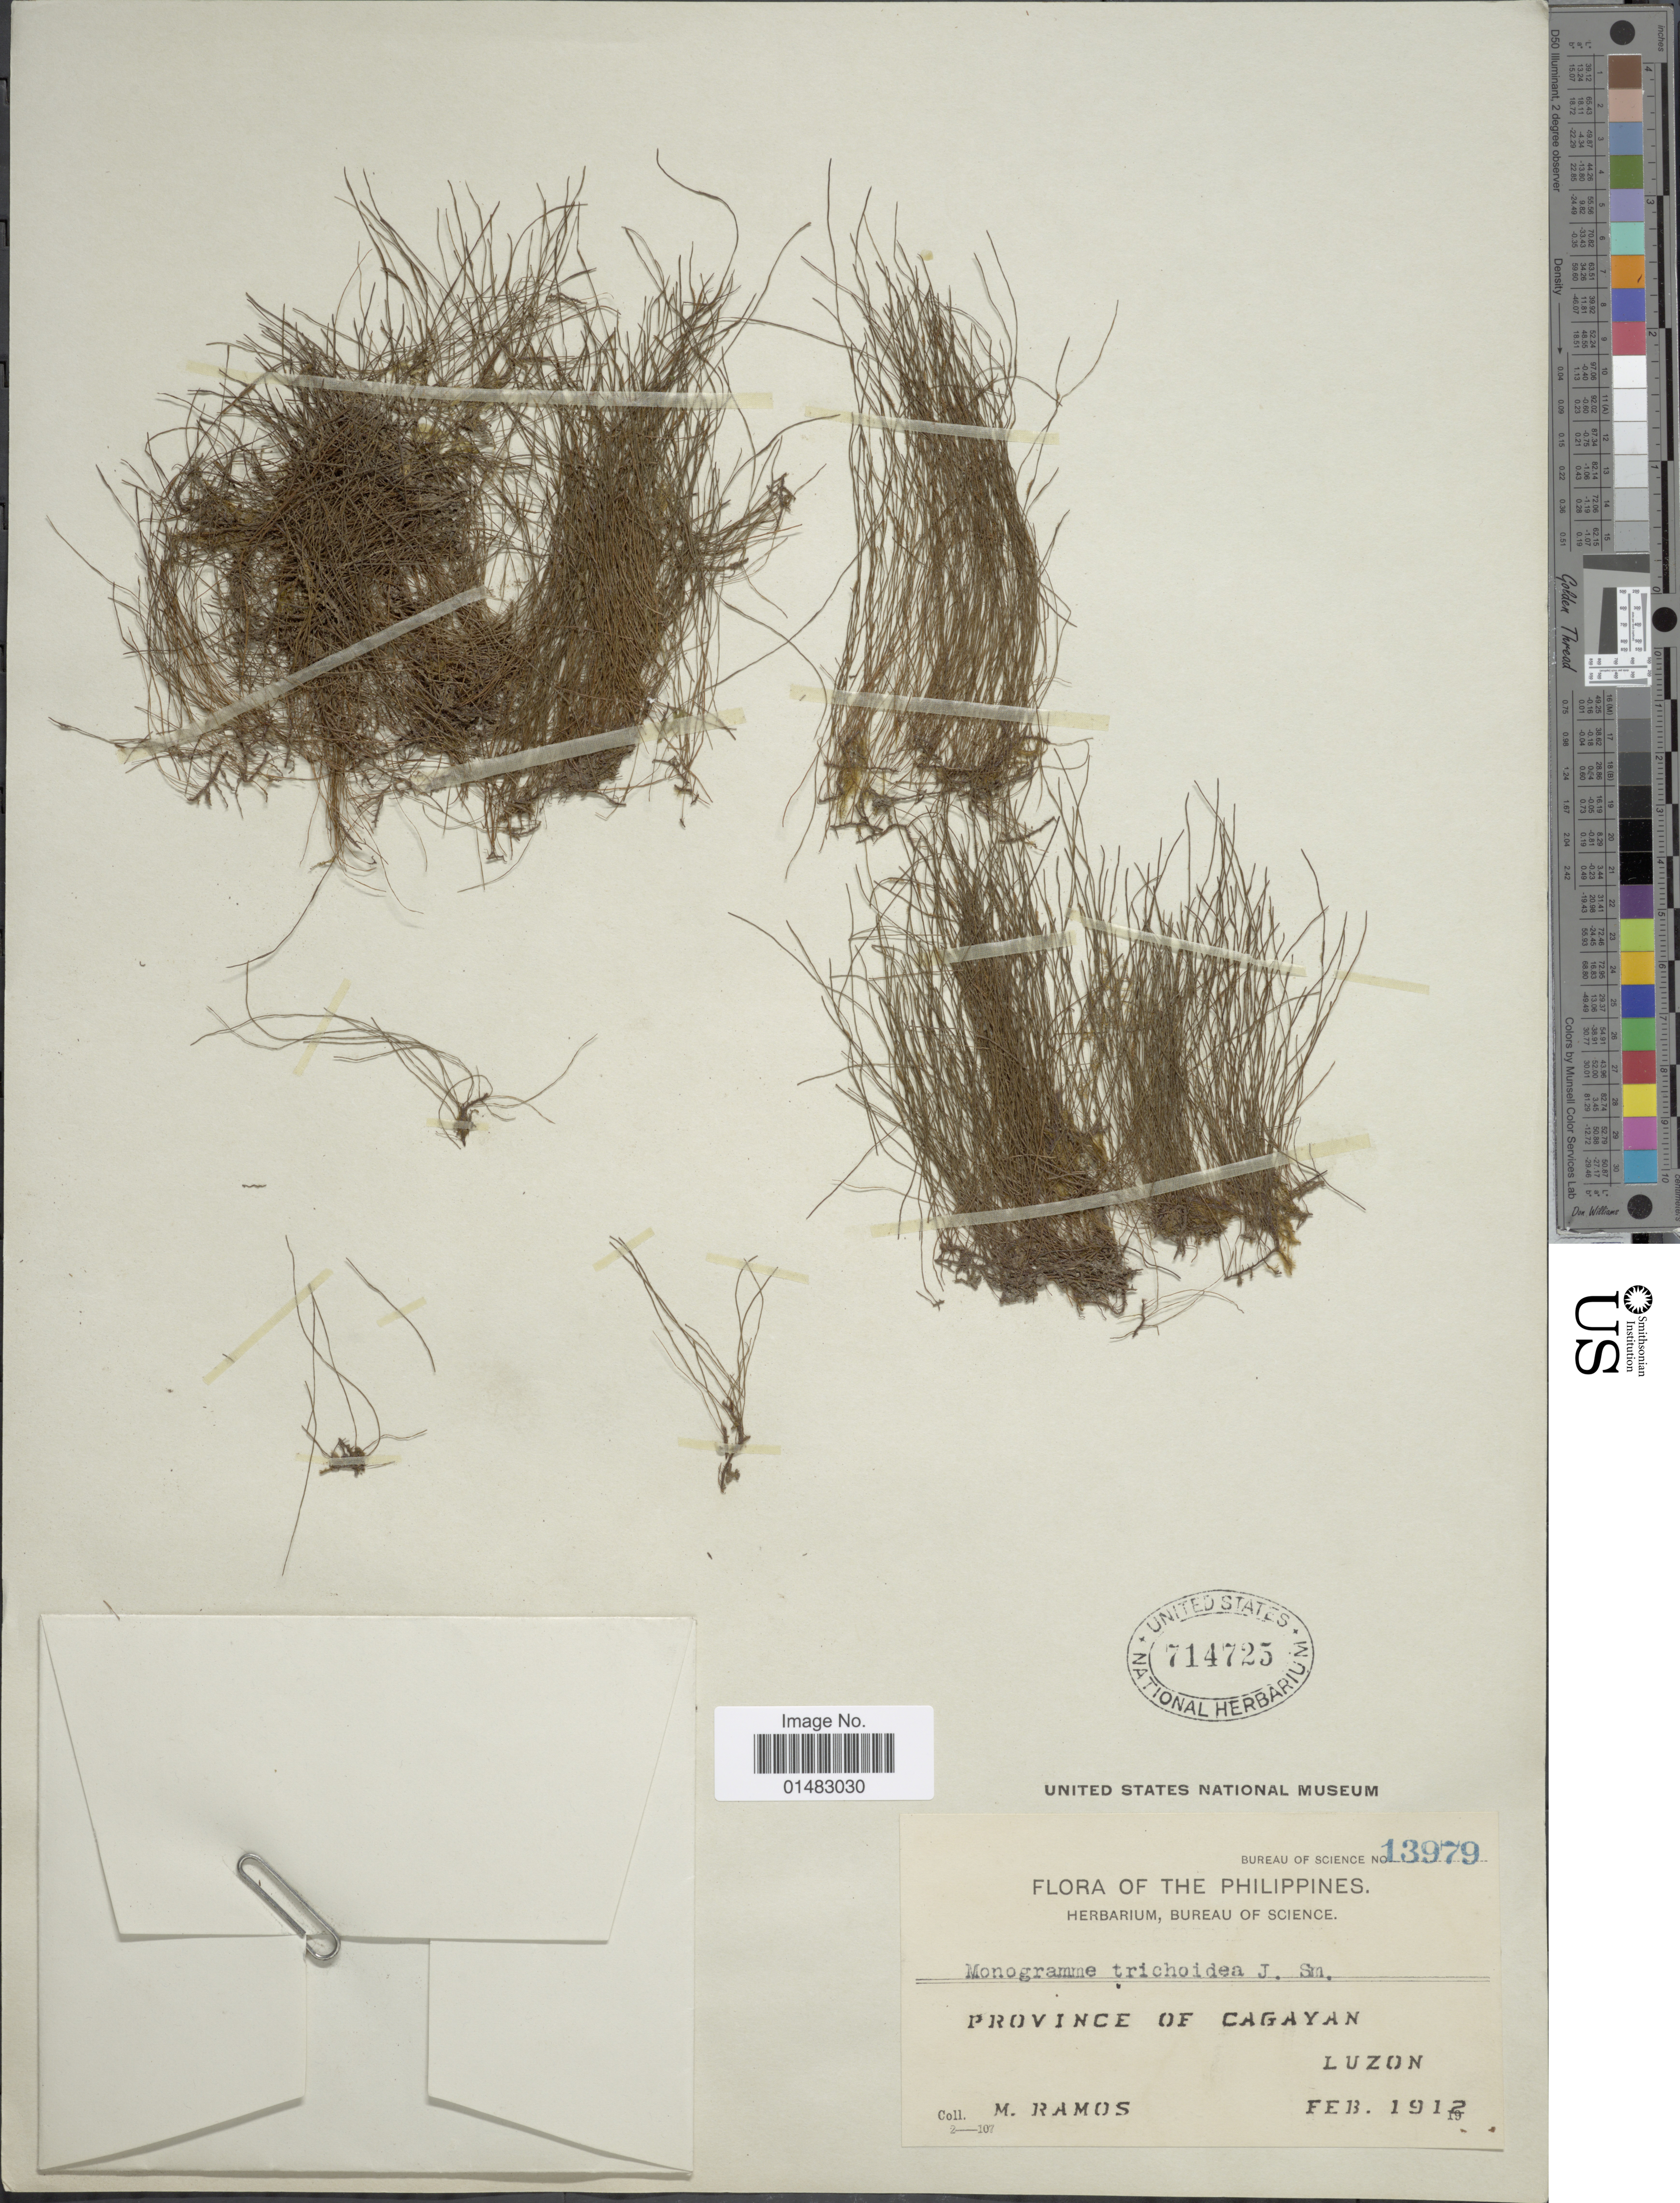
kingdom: Plantae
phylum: Tracheophyta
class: Polypodiopsida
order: Polypodiales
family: Pteridaceae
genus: Monogramma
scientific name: Monogramma trichoidea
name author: (Fée) Hook. & Baker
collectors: M. Ramos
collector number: Bureau of Science 13979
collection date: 1912-02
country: Philippines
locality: Province of Cagayan , Luzon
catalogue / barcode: US 714725